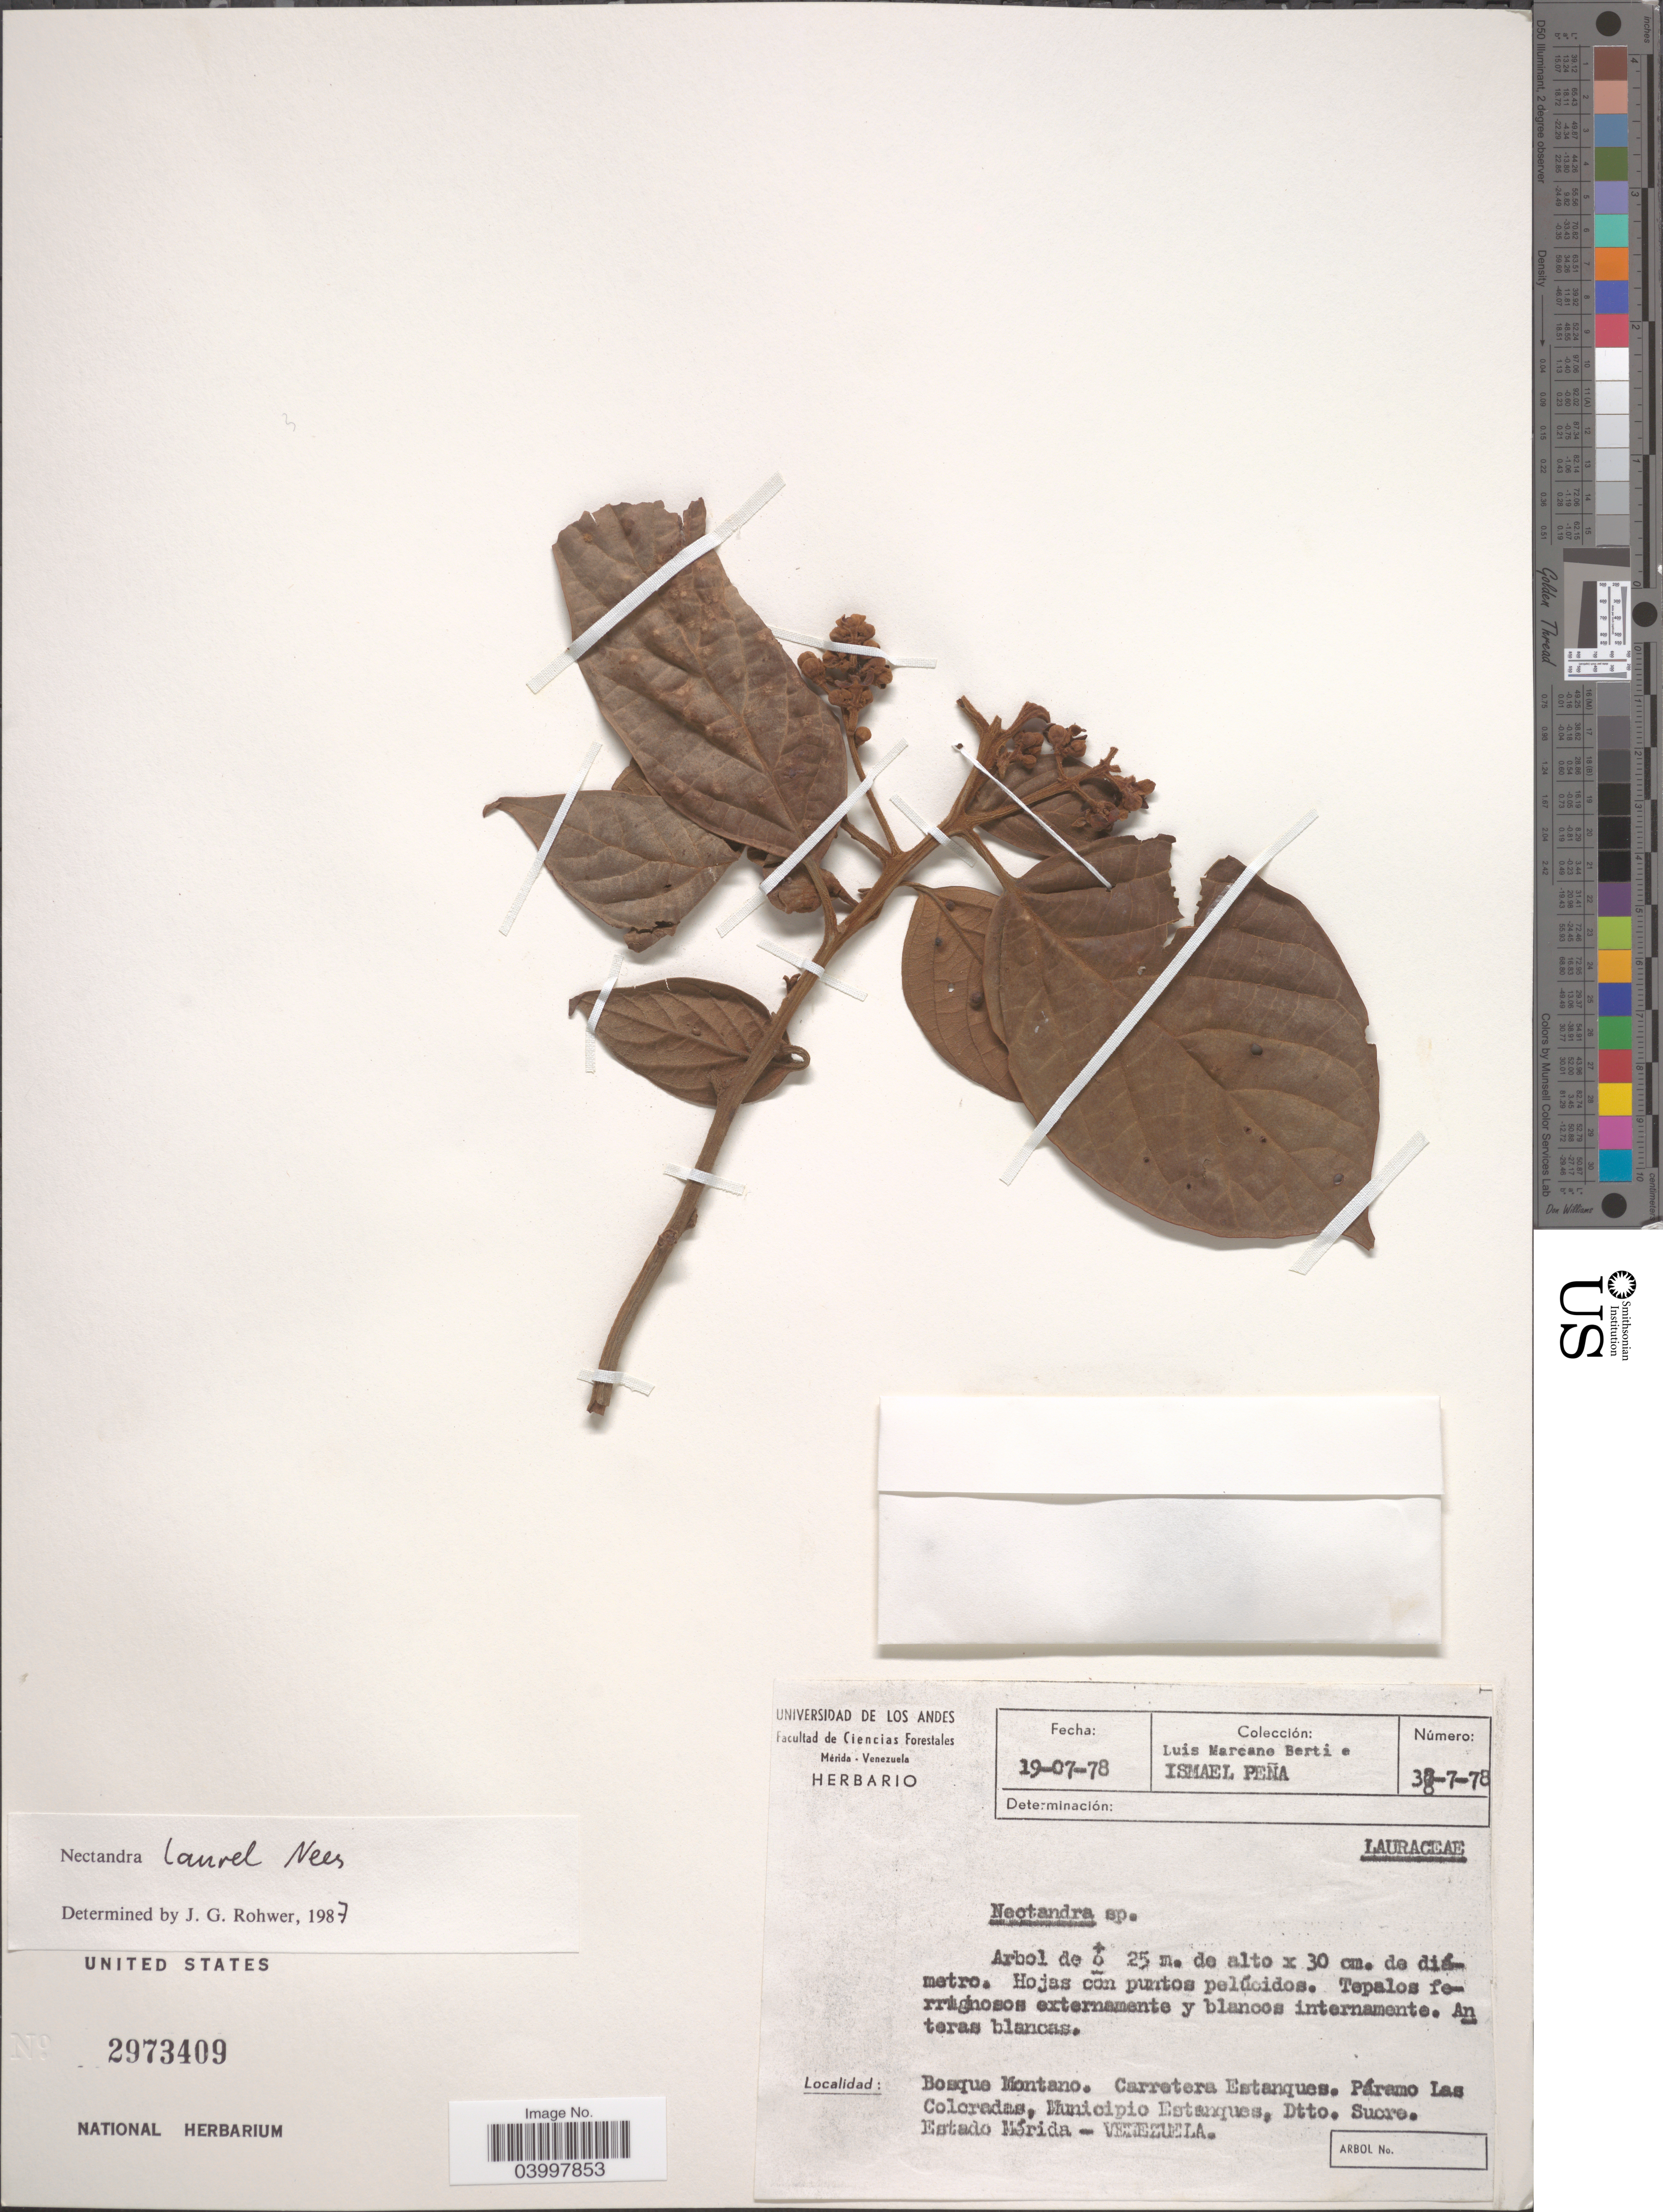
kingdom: Plantae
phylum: Tracheophyta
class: Magnoliopsida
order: Laurales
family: Lauraceae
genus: Nectandra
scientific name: Nectandra laurel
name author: Nees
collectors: L. Marcano-Berti & I. Pena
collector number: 38*-7-78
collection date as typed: Transcribed d/m/y: 19/7/78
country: Venezuela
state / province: Merida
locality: Bosque Montano. Carretera Estanques. Páramo Las Coloradas, Municipio Estanques, Dtto. Sucre.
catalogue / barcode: US 2973409